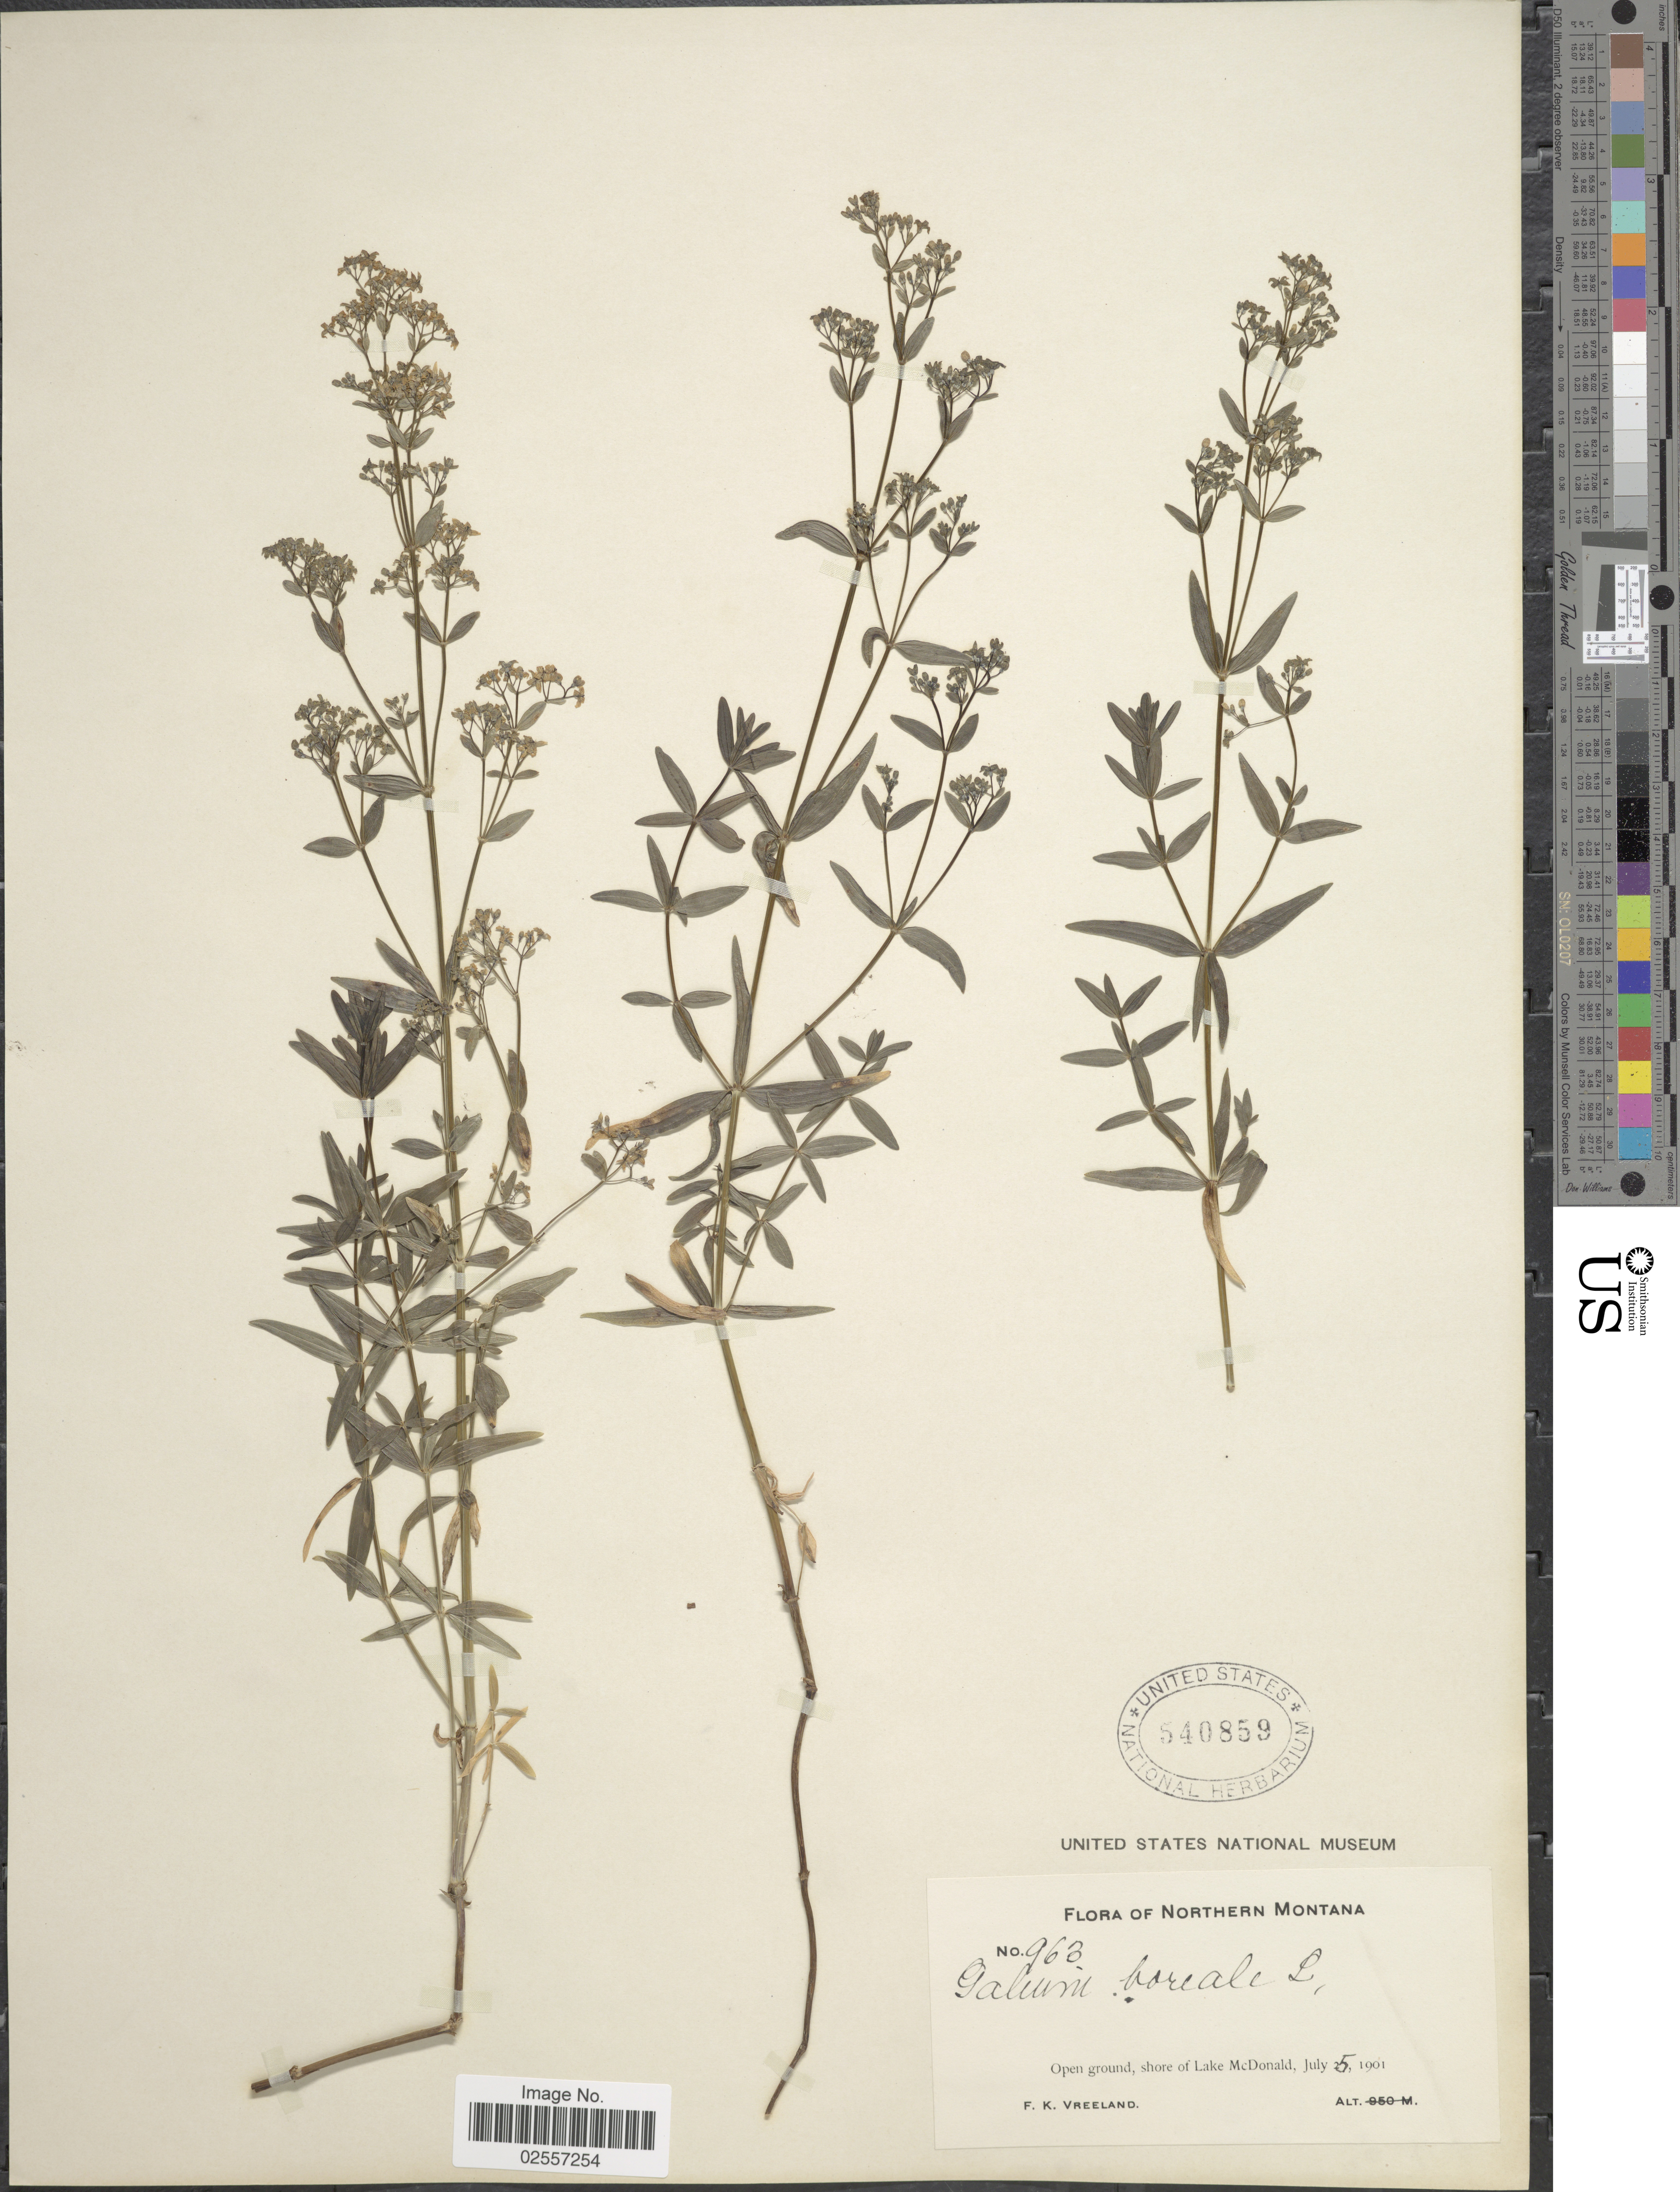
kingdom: Plantae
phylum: Tracheophyta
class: Magnoliopsida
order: Gentianales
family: Rubiaceae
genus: Galium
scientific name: Galium boreale L.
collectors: F. Vreeland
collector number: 963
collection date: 1901-07-25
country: United States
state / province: Montana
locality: Northern Montana. shore of Lake McDonald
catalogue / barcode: US 540859